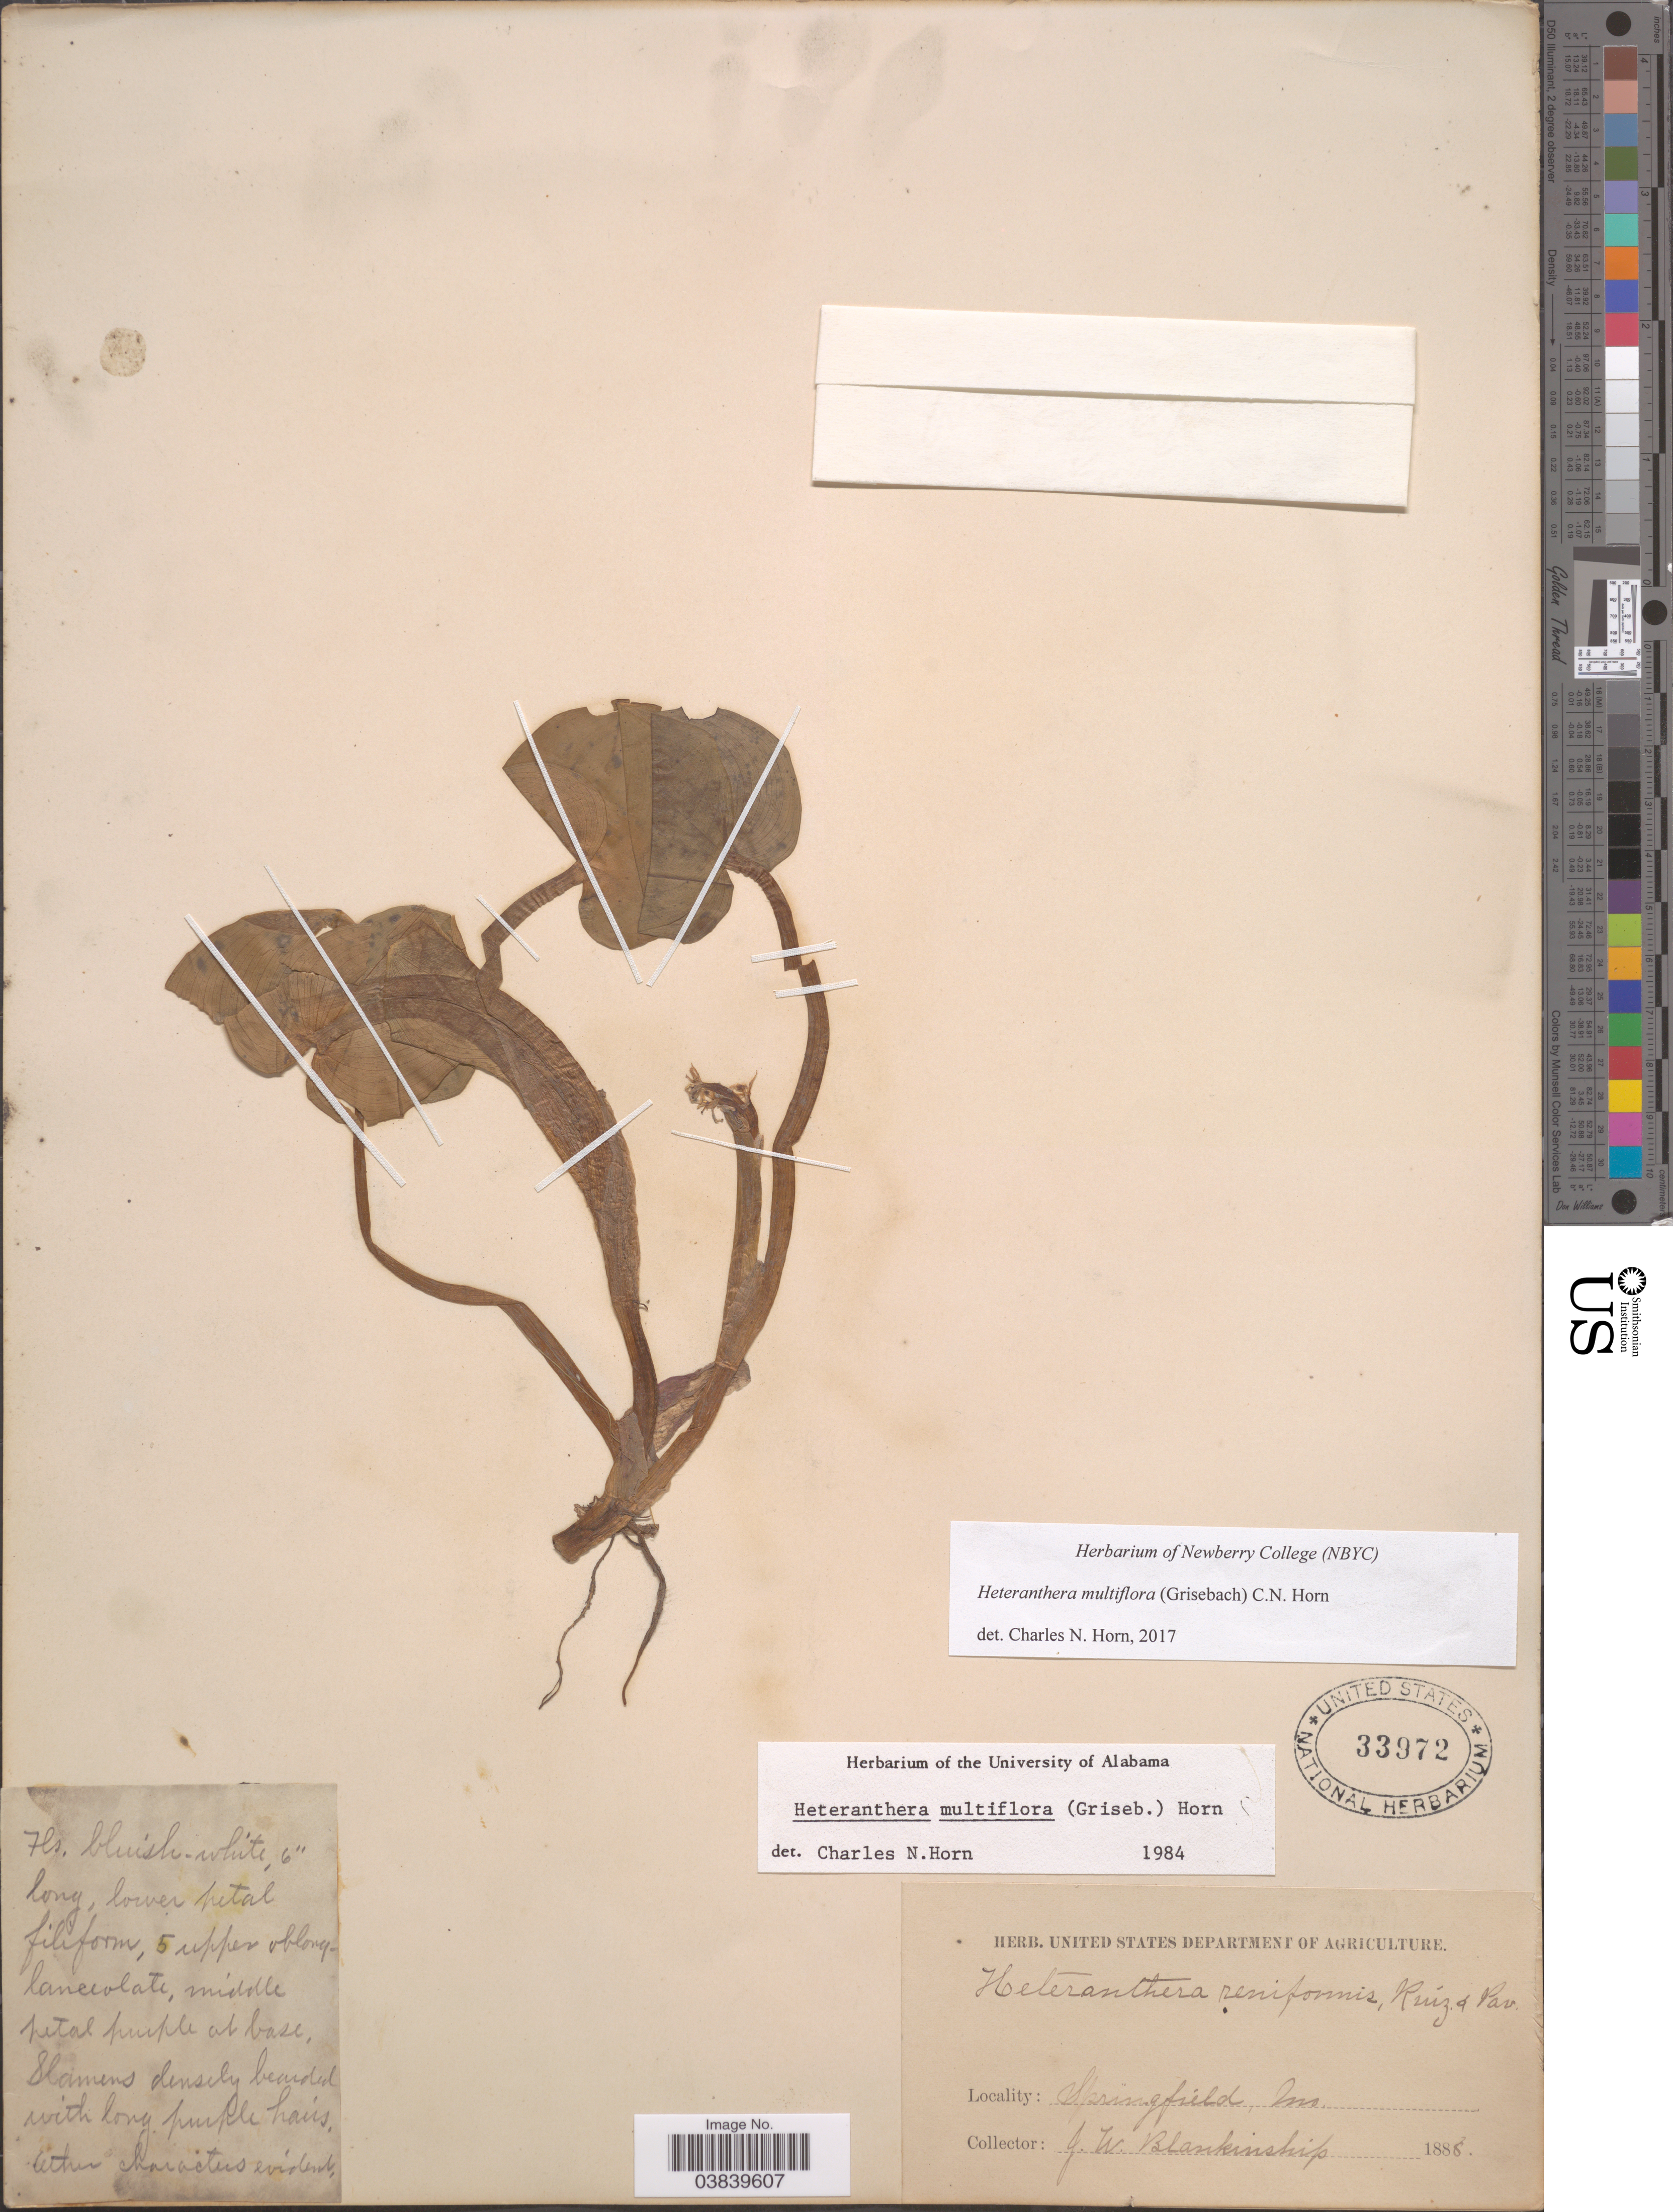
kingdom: Plantae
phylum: Tracheophyta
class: Liliopsida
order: Commelinales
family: Pontederiaceae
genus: Heteranthera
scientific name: Heteranthera multiflora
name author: (Griseb.) C.N. Horn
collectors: J. W. Blankinship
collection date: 1888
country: United States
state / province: Missouri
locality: Springfield.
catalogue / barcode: US 33972